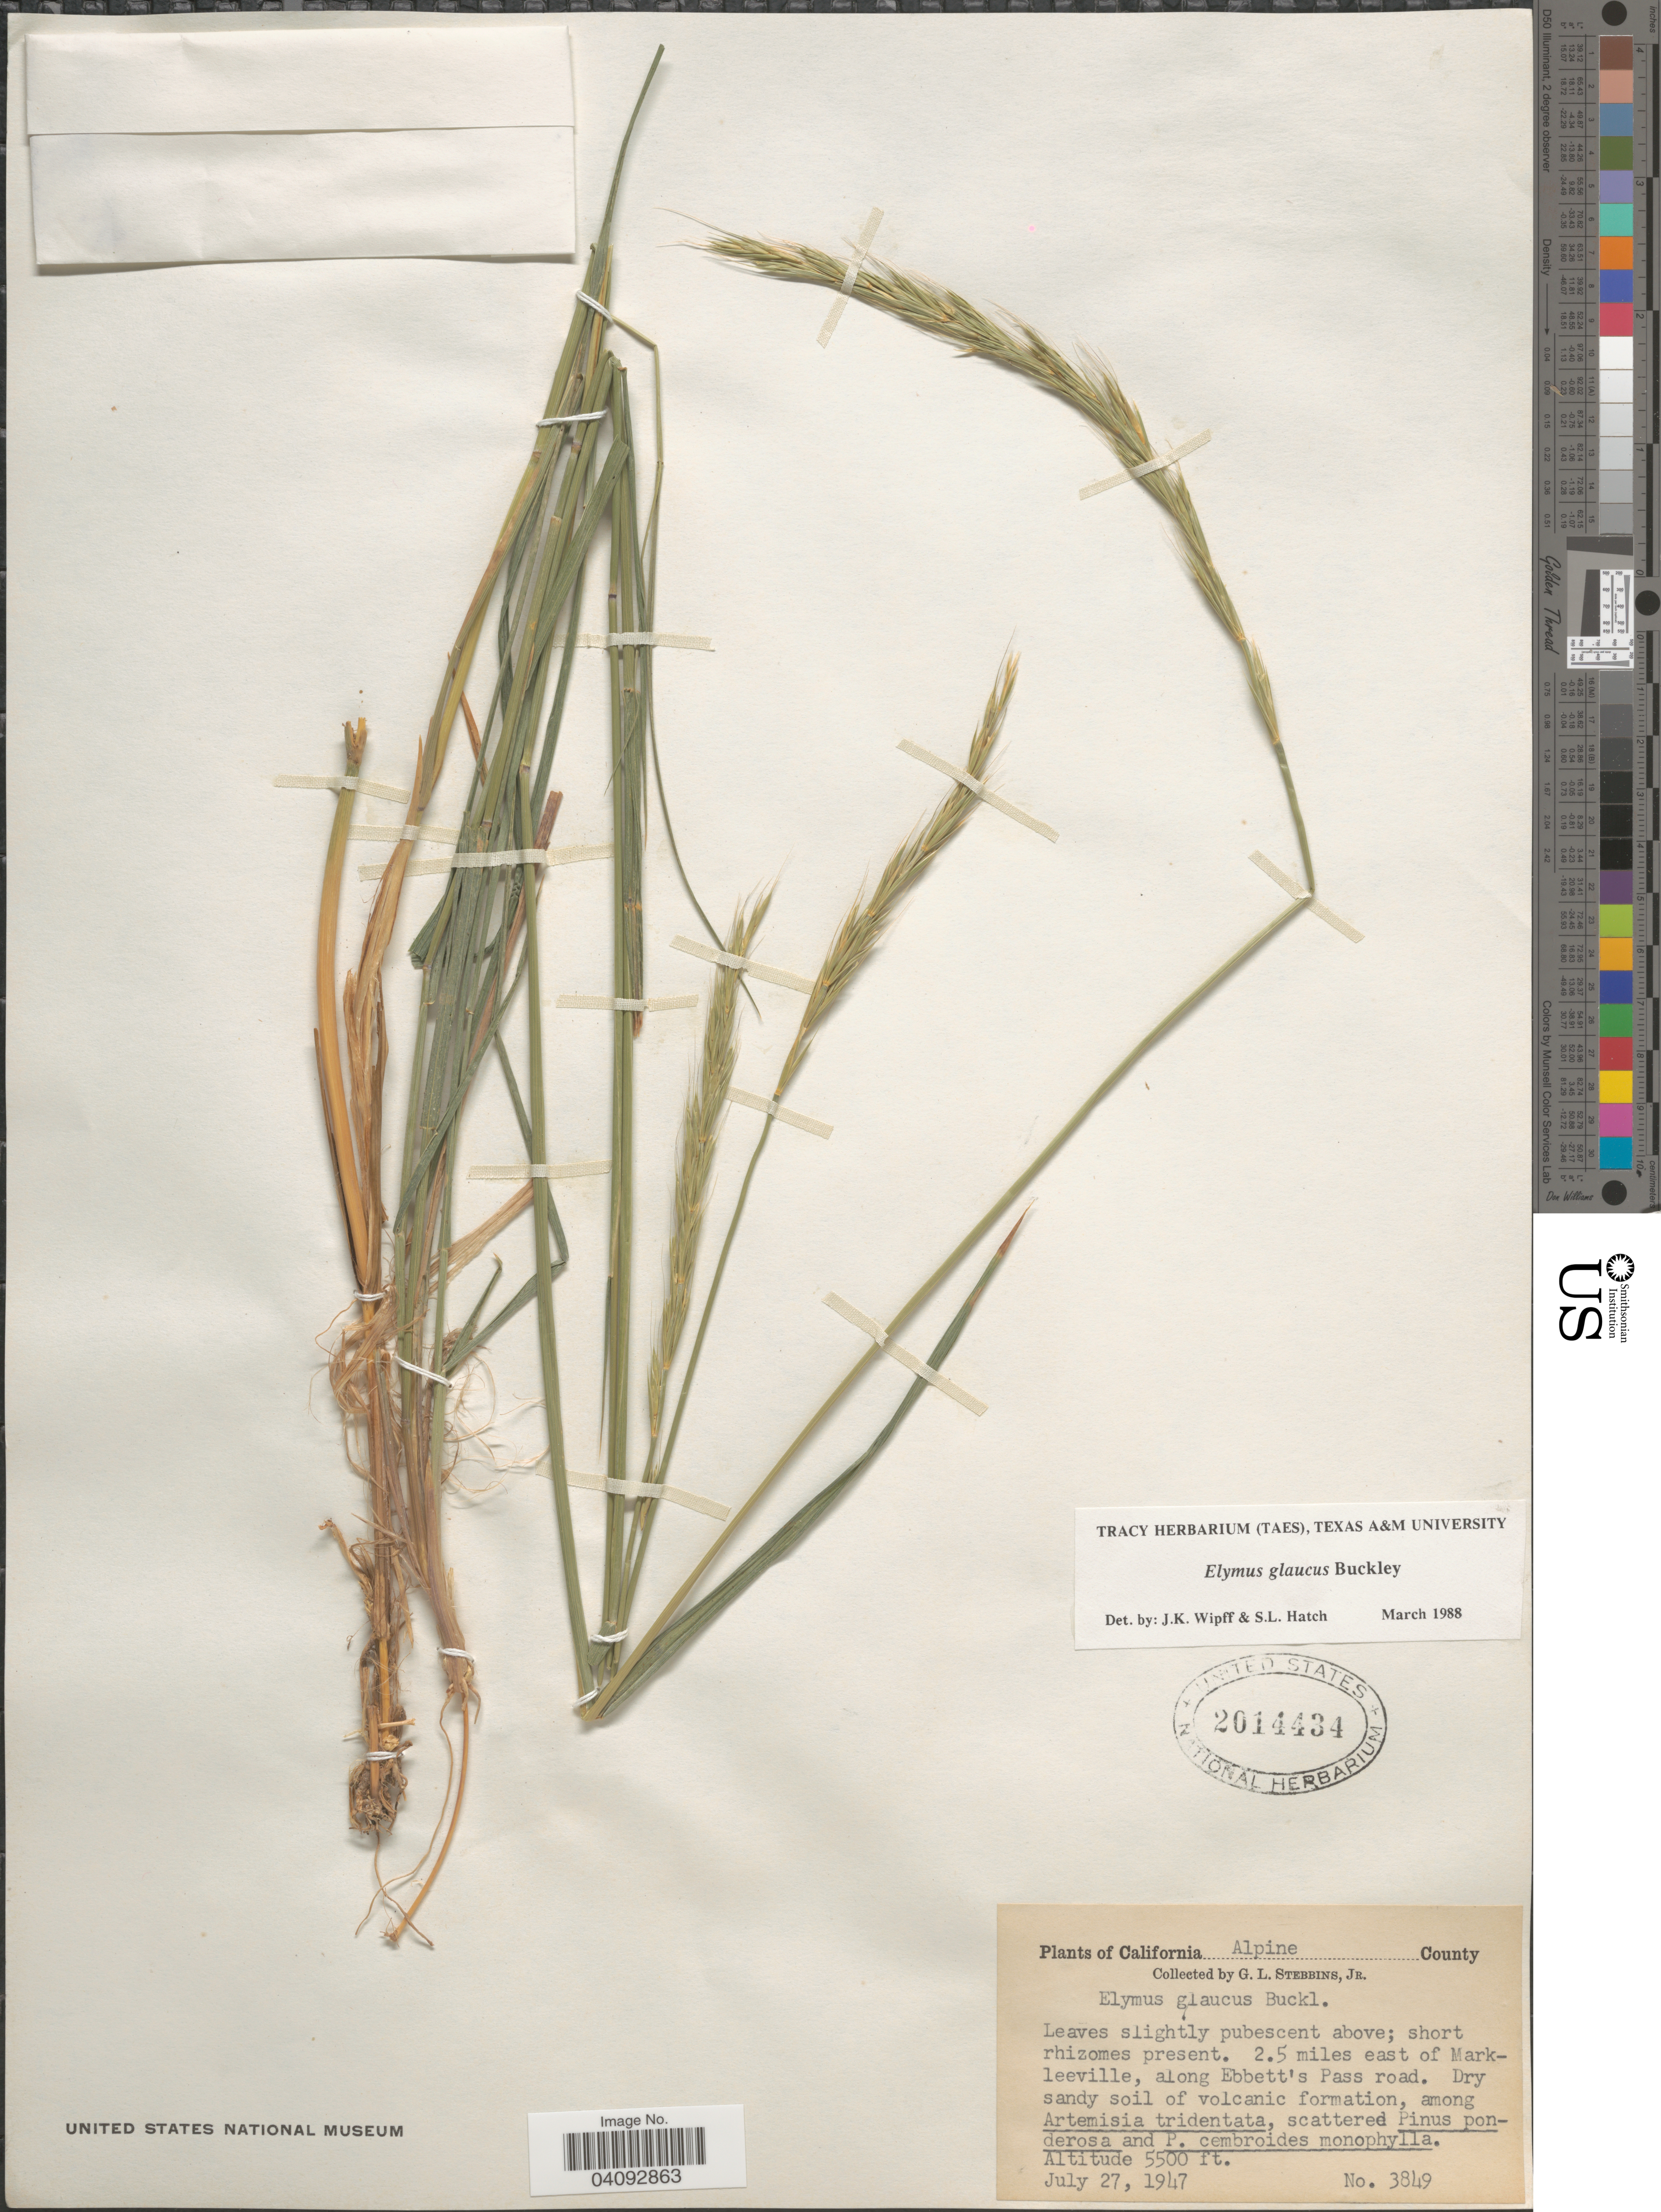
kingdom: Plantae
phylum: Tracheophyta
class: Liliopsida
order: Poales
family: Poaceae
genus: Elymus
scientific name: Elymus glaucus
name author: Buckley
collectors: G. L. Stebbins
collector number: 3849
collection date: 1947-07-27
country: United States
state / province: California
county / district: Alpine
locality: Alpine County. 2.5 miles east of Markleeville, along Ebbett's Pass road.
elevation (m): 1676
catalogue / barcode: US 2014434